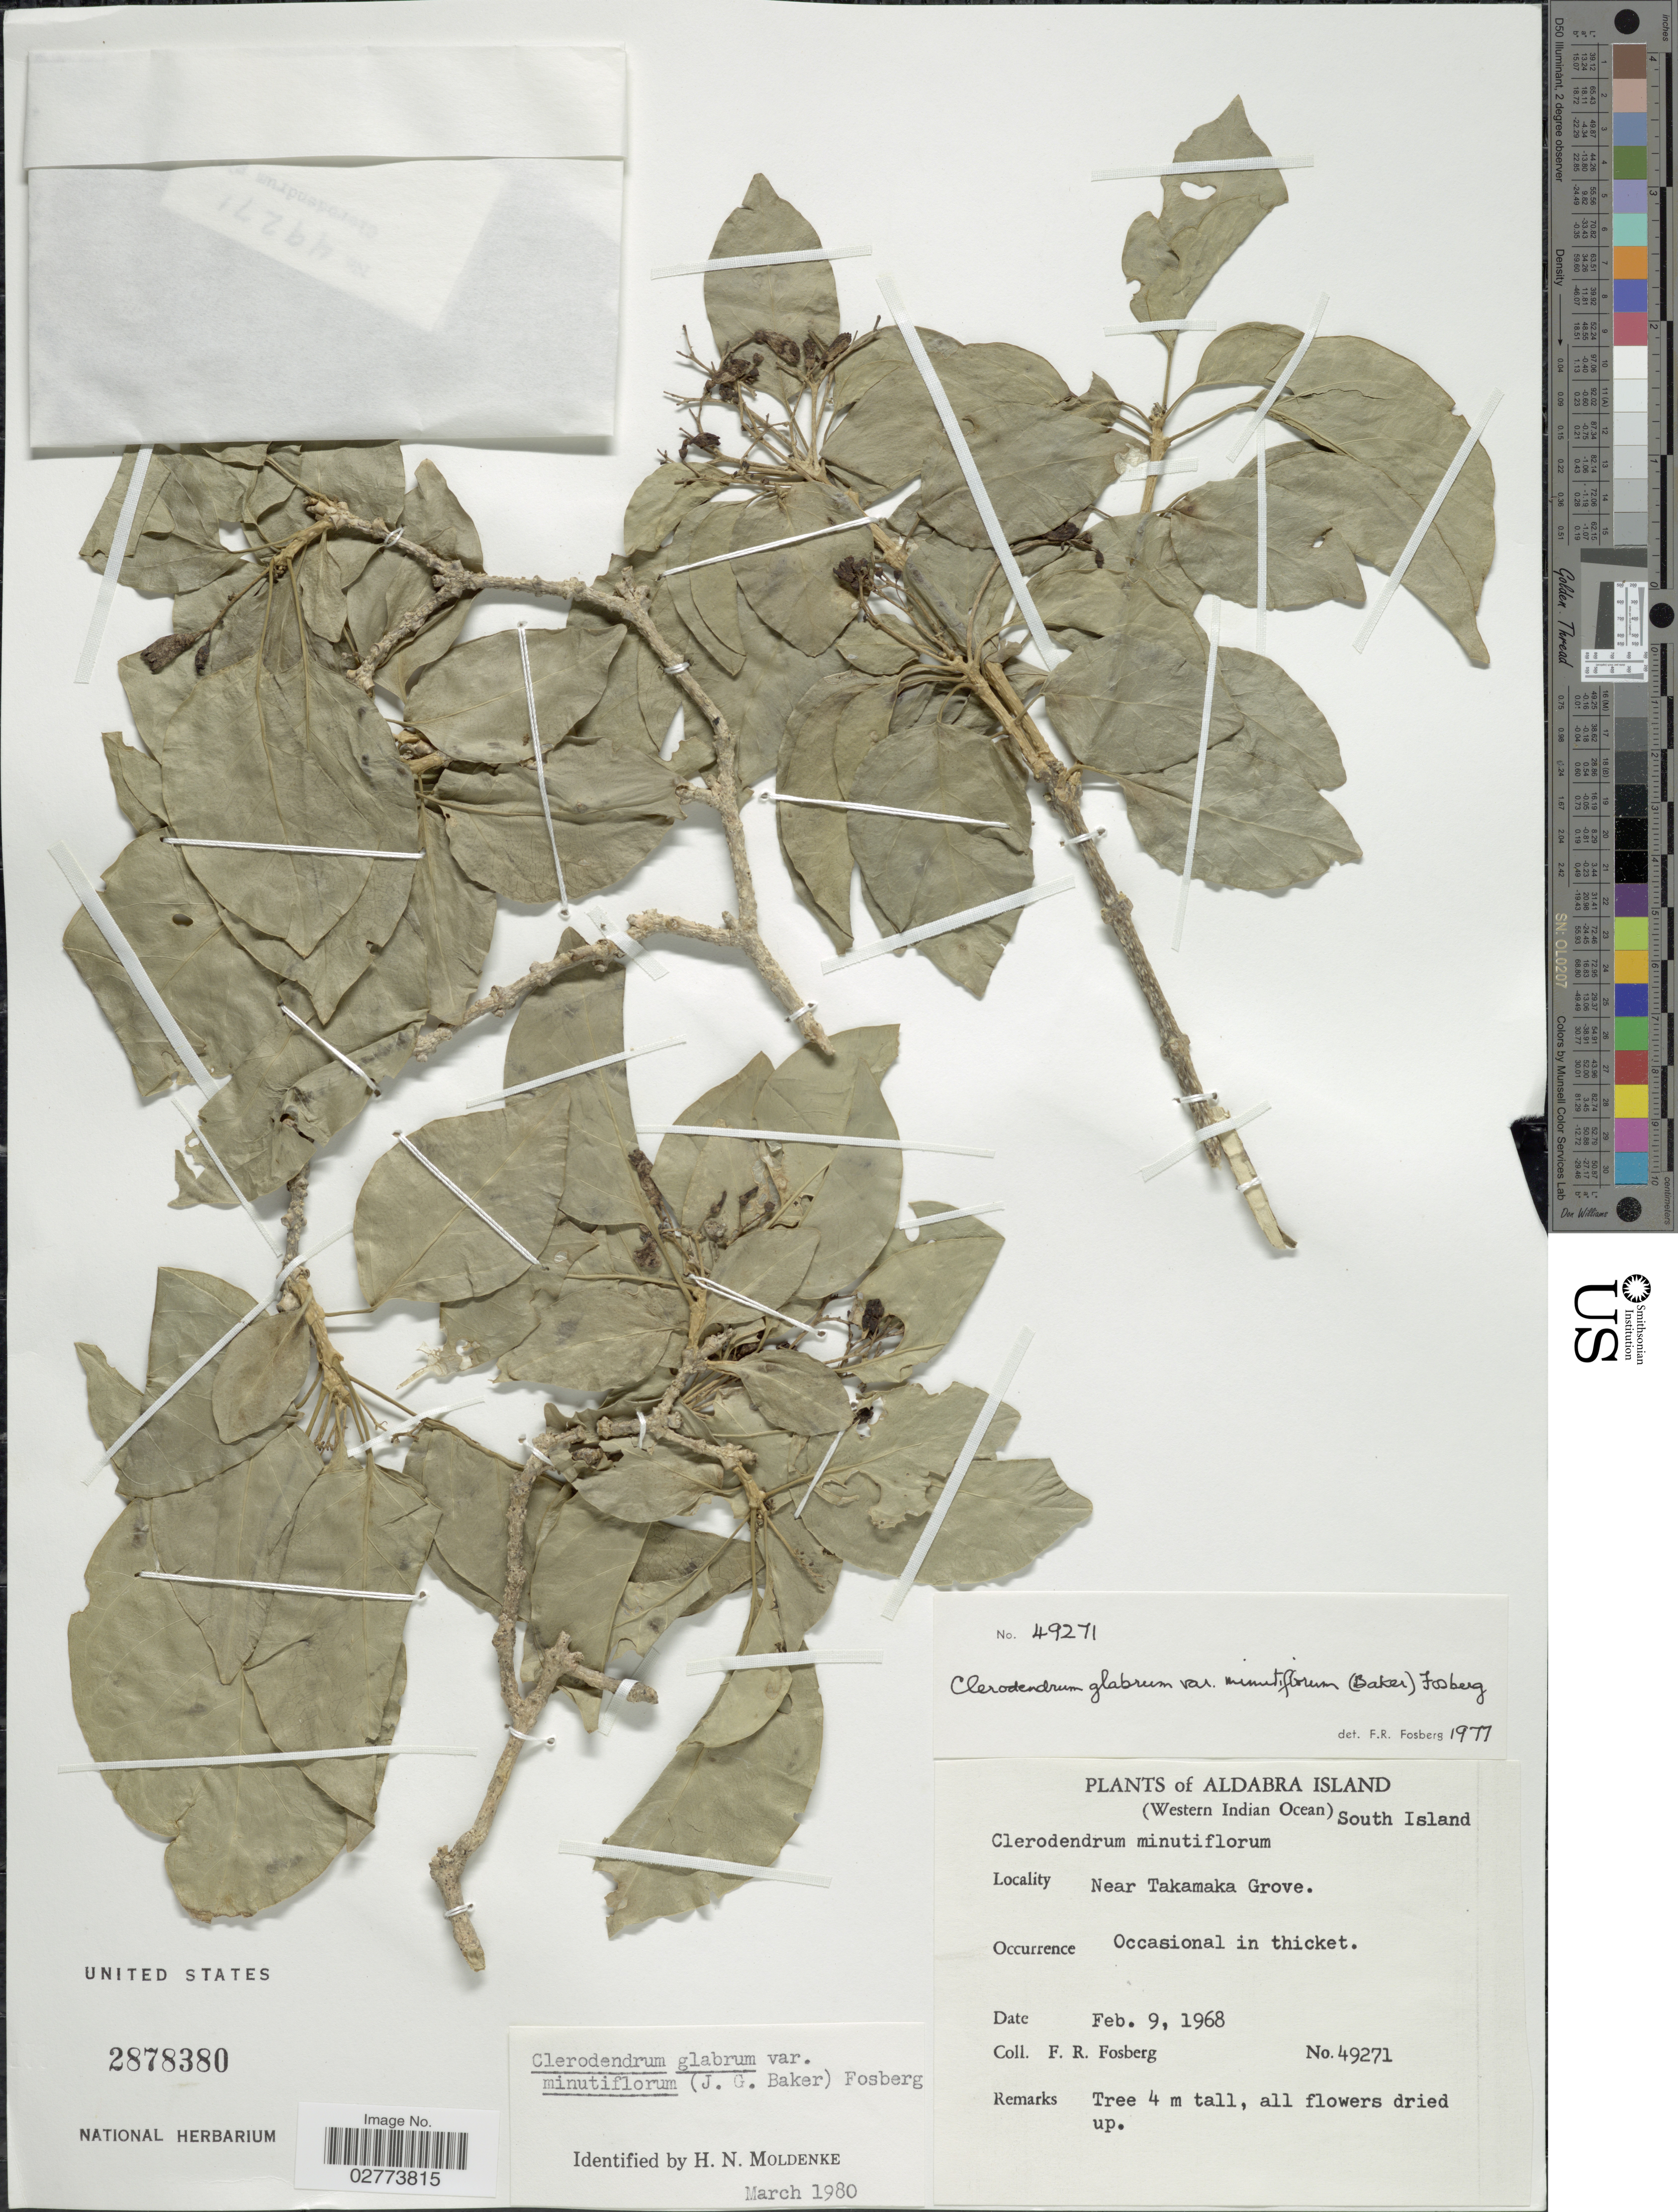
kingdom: Plantae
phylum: Tracheophyta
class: Magnoliopsida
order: Lamiales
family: Lamiaceae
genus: Clerodendrum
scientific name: Clerodendrum glabrum var. minutiflorum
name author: (Baker) Fosberg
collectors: F. R. Fosberg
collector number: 49271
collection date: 1968-02-09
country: Seychelles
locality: Aldabra Island (Western Indian Ocean) South Island, near Takamaka Grove.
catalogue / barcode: US 2878380